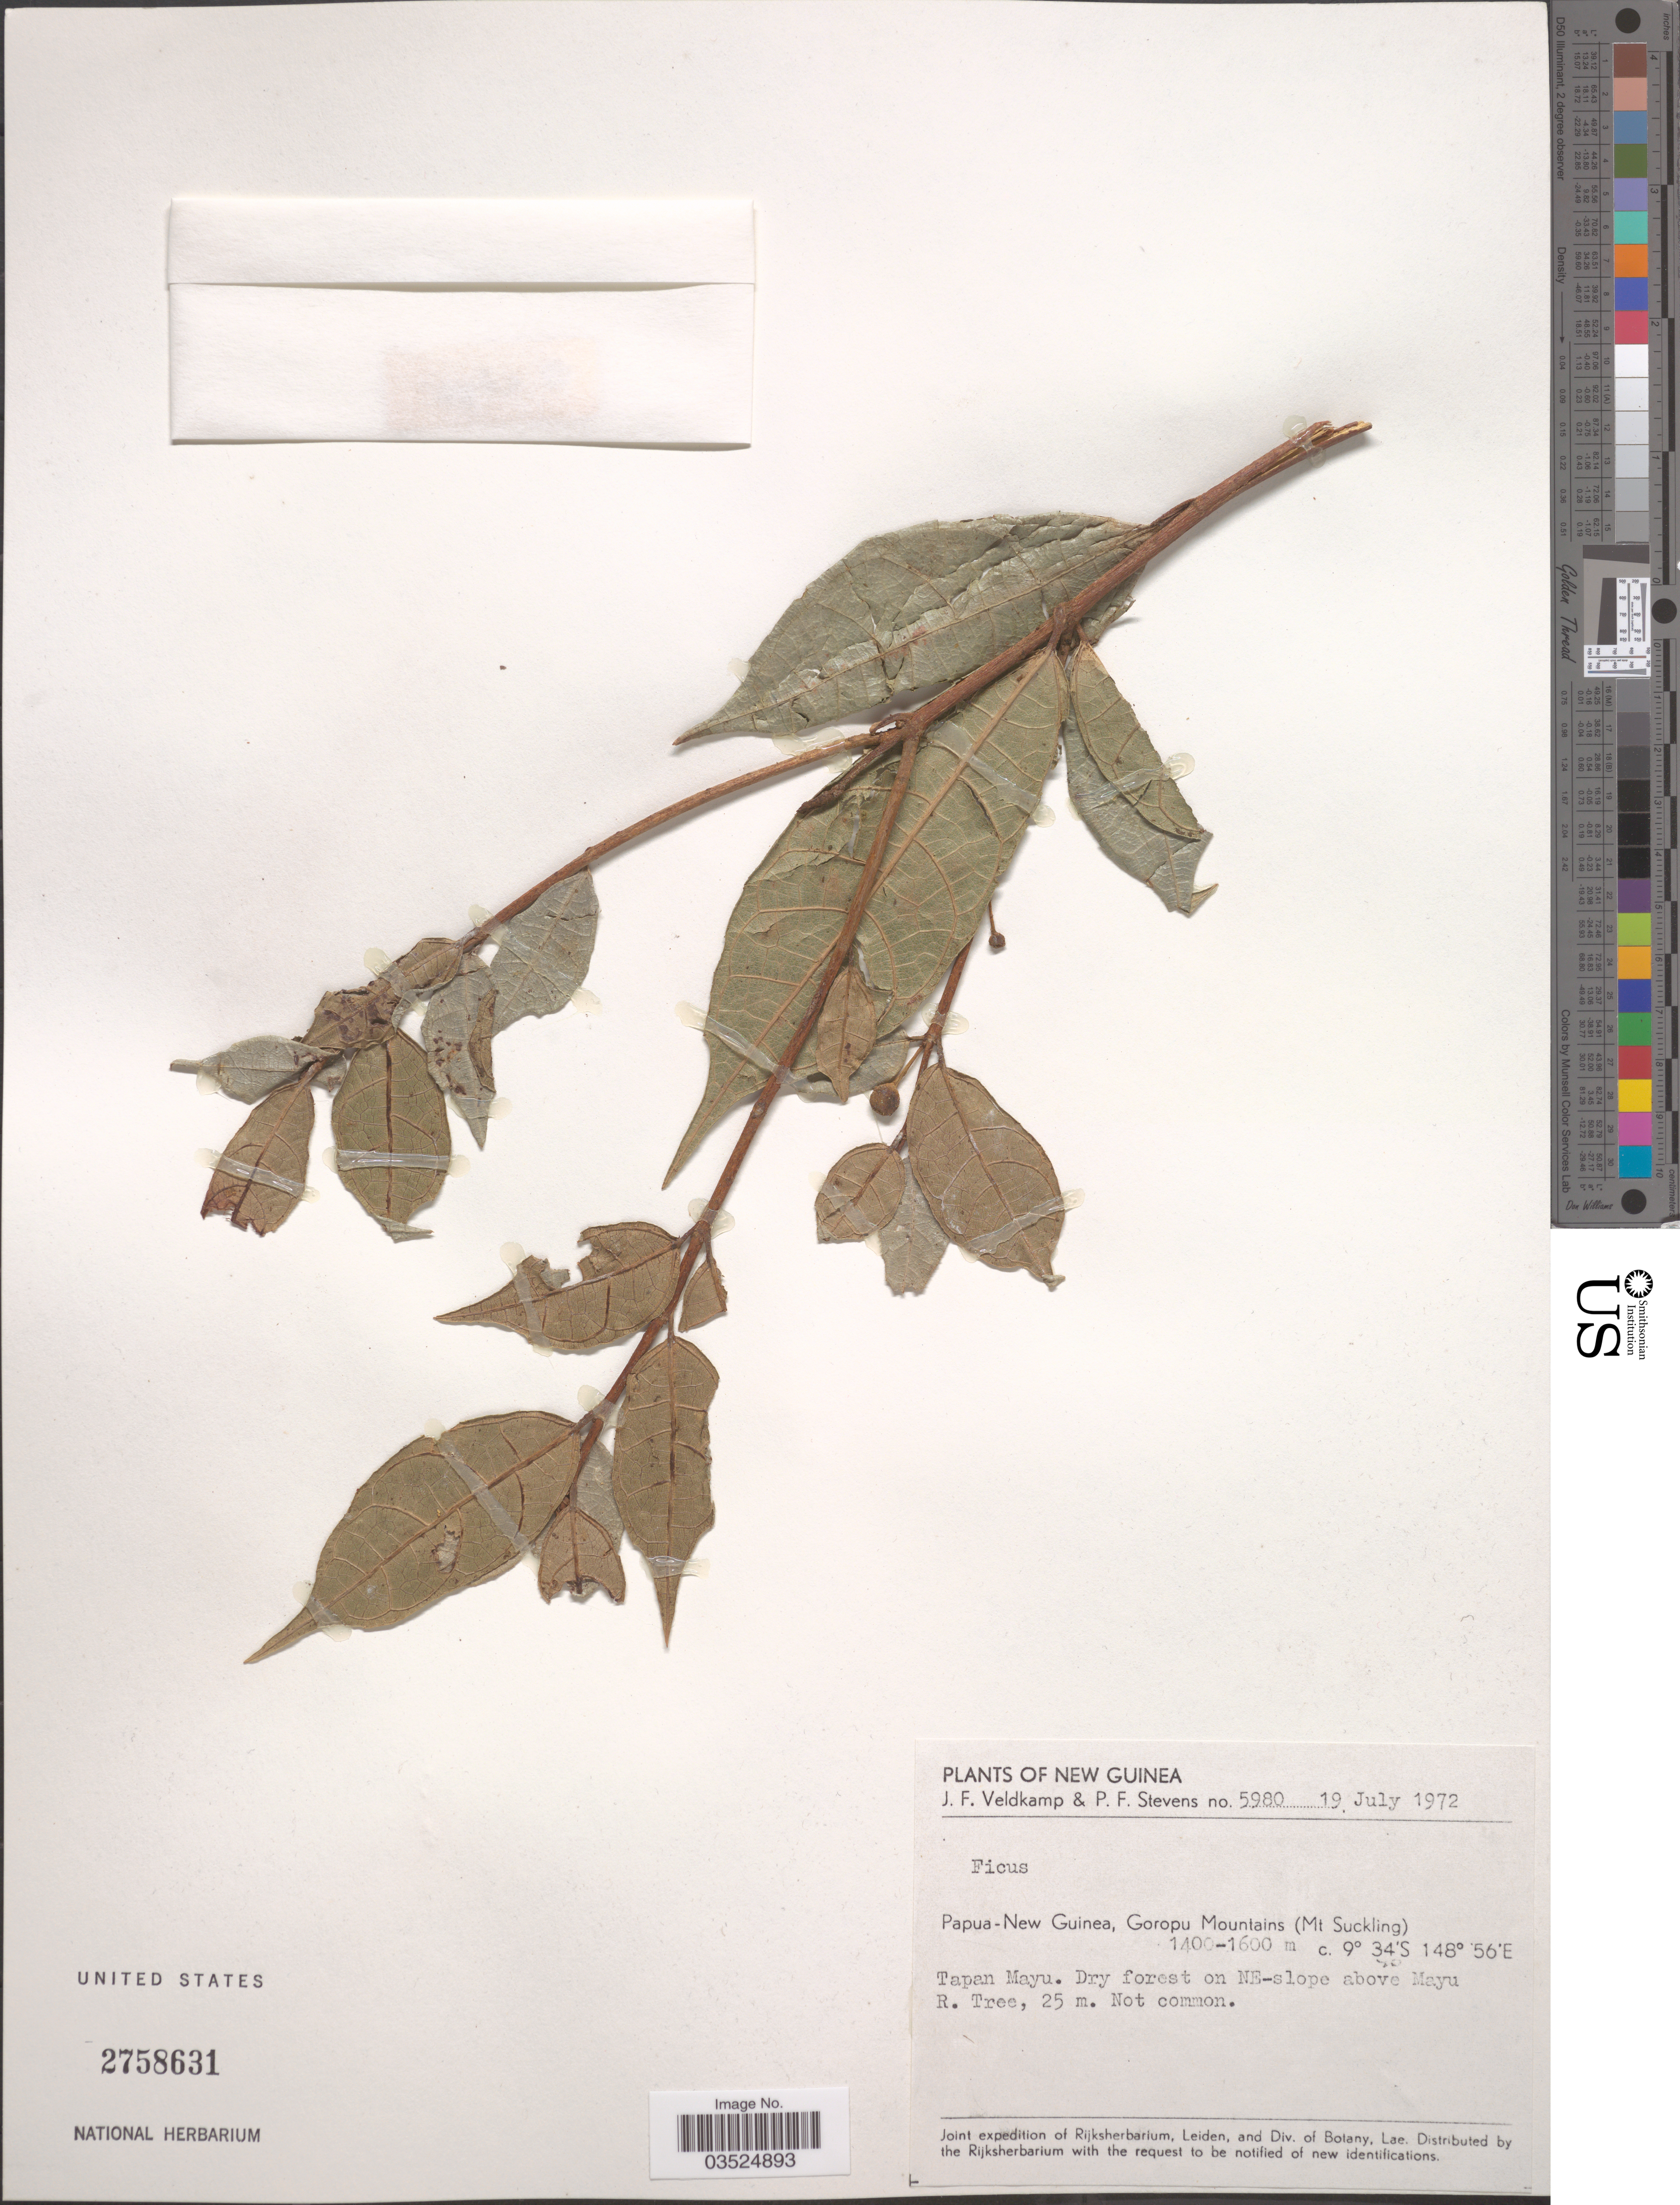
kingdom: Plantae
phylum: Tracheophyta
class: Magnoliopsida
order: Rosales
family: Moraceae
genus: Ficus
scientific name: Ficus sp.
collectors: J. F. Veldkamp & P. F. Stevens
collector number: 5980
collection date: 1972-07-19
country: Papua New Guinea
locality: New Guinea. Goropu Mountains (Mt Suckling). Tapan Mayu. Dry forest on NE-slope above Mayu R.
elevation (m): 1400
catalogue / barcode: US 2758631